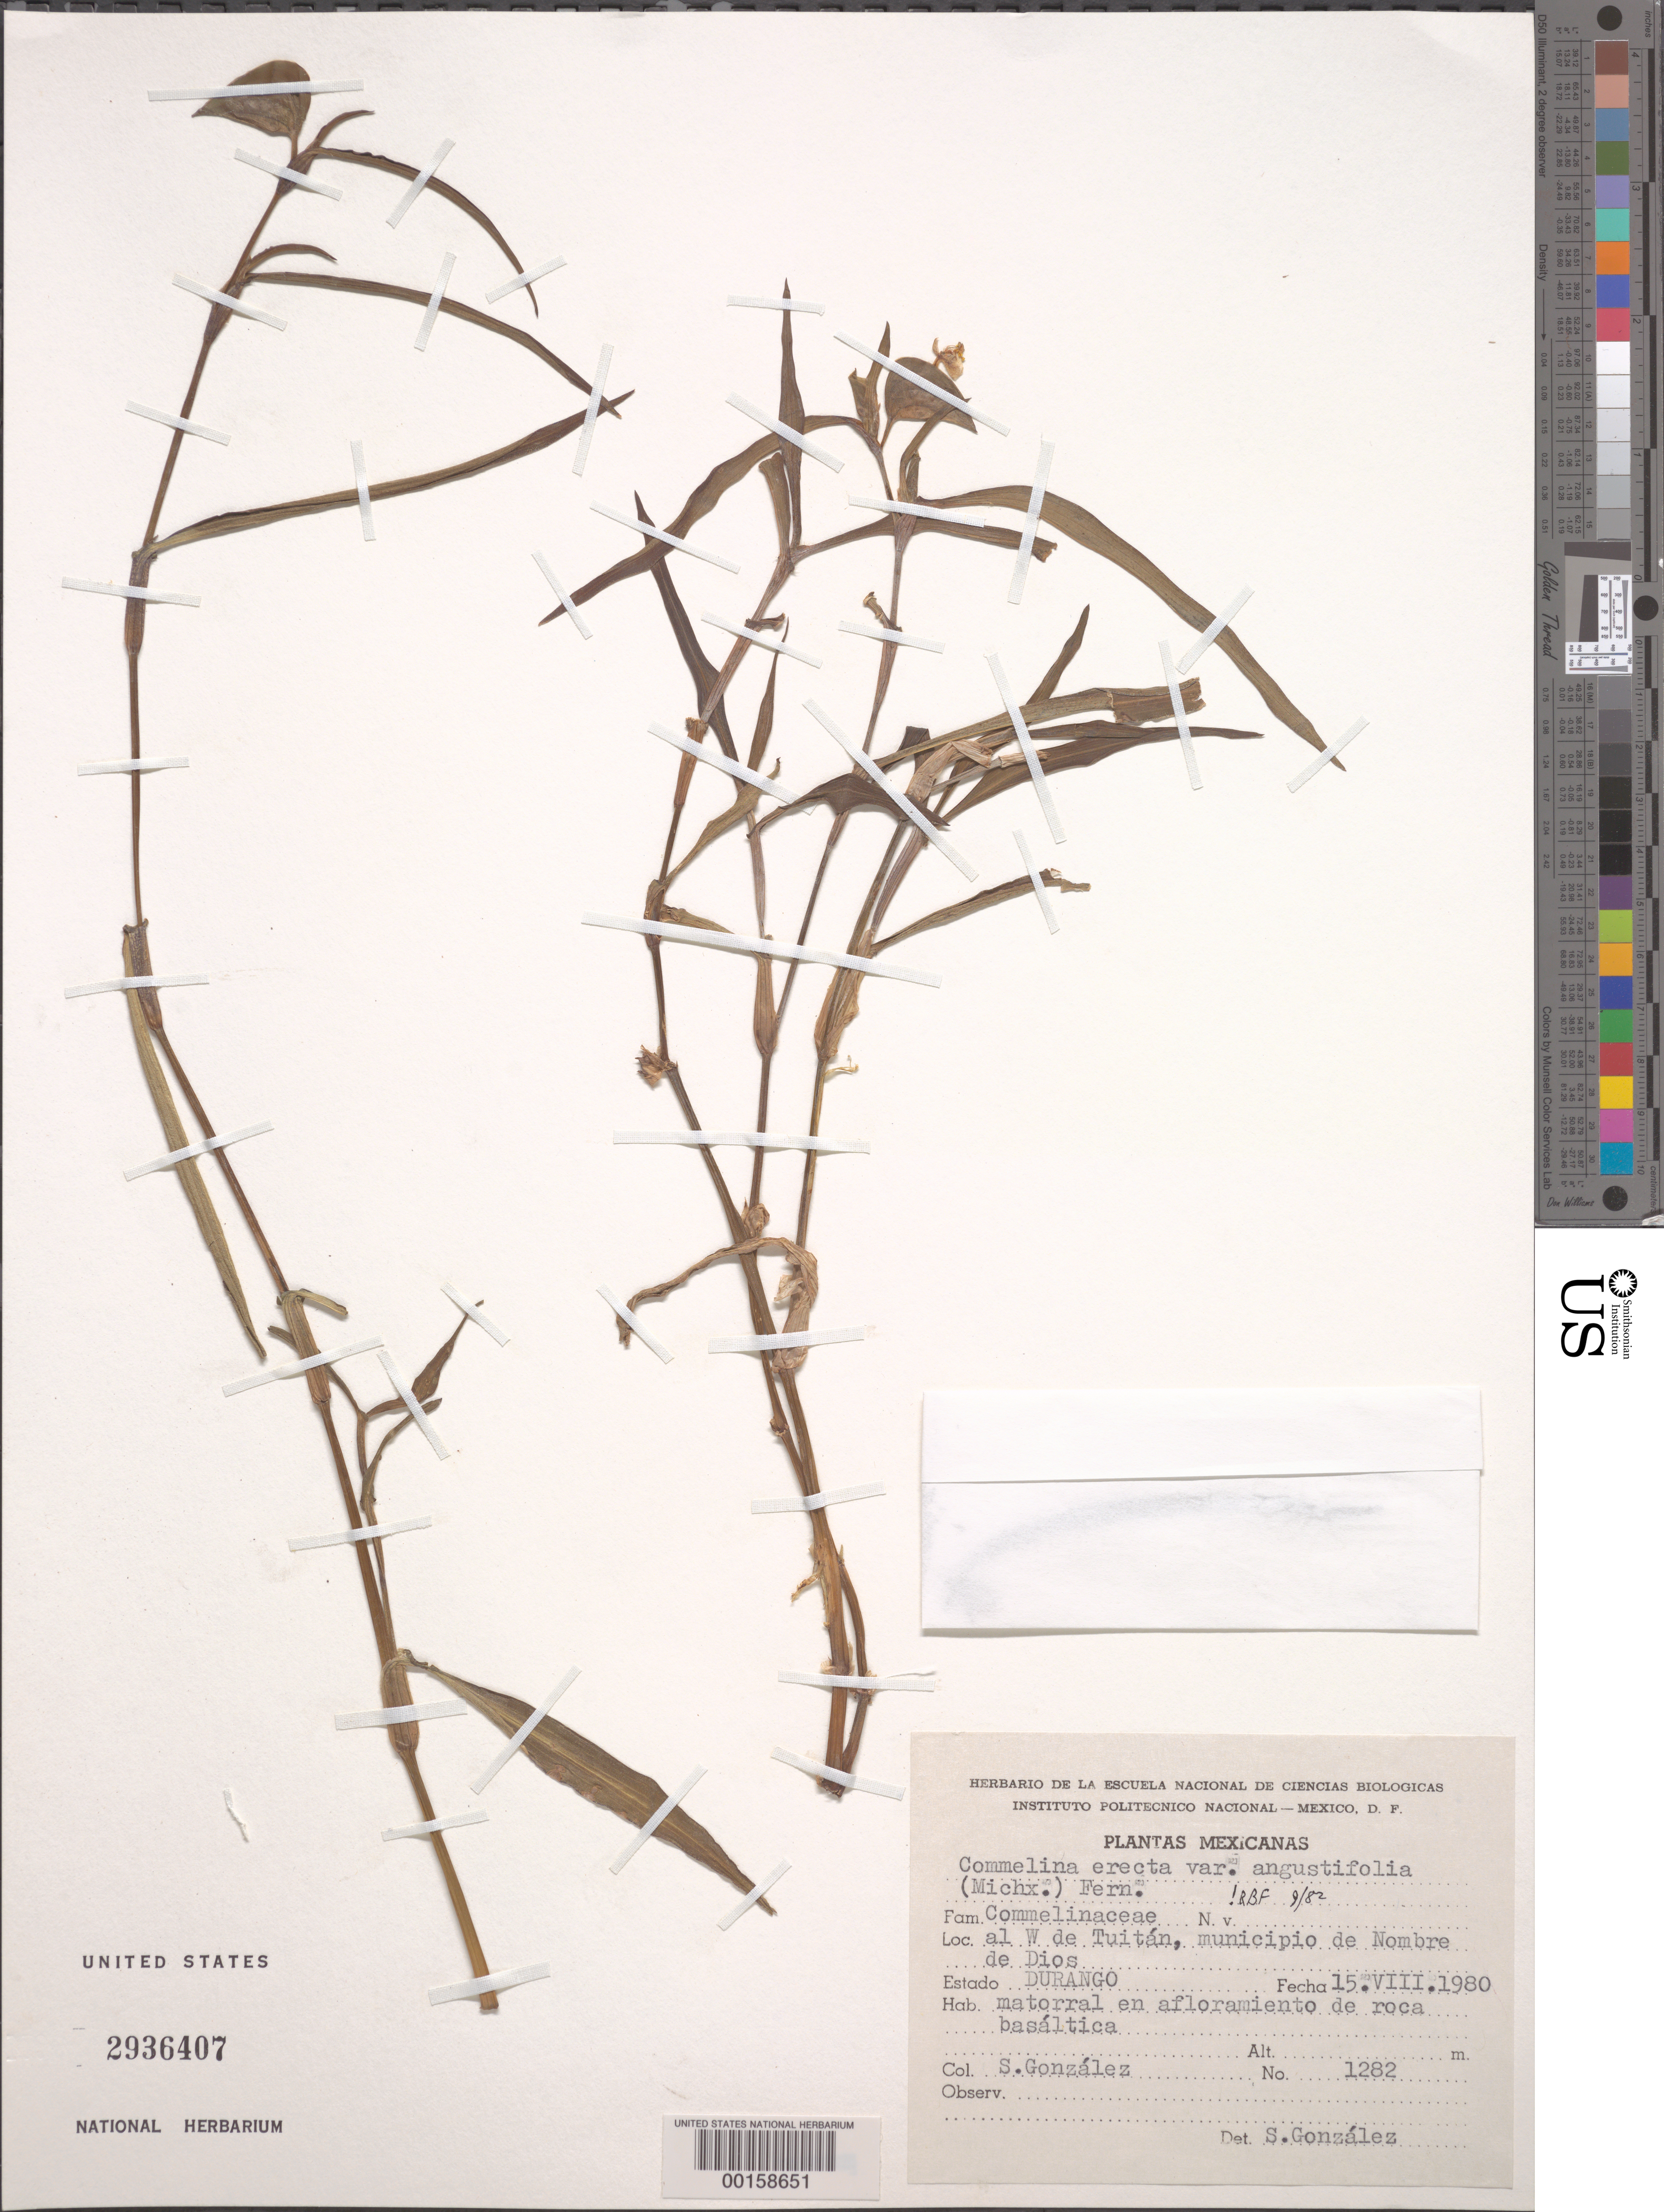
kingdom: Plantae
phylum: Tracheophyta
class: Liliopsida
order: Commelinales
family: Commelinaceae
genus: Commelina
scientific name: Commelina erecta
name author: L.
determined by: Faden, Robert B., (US), Smithsonian Institution - National Museum of Natural History (UNITED STATES)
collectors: S. Gonzalez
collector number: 1282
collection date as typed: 15 Aug 1980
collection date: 1980-08-15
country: Mexico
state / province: Durango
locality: W. of tuitan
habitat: Rocky soil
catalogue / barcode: US 2936407